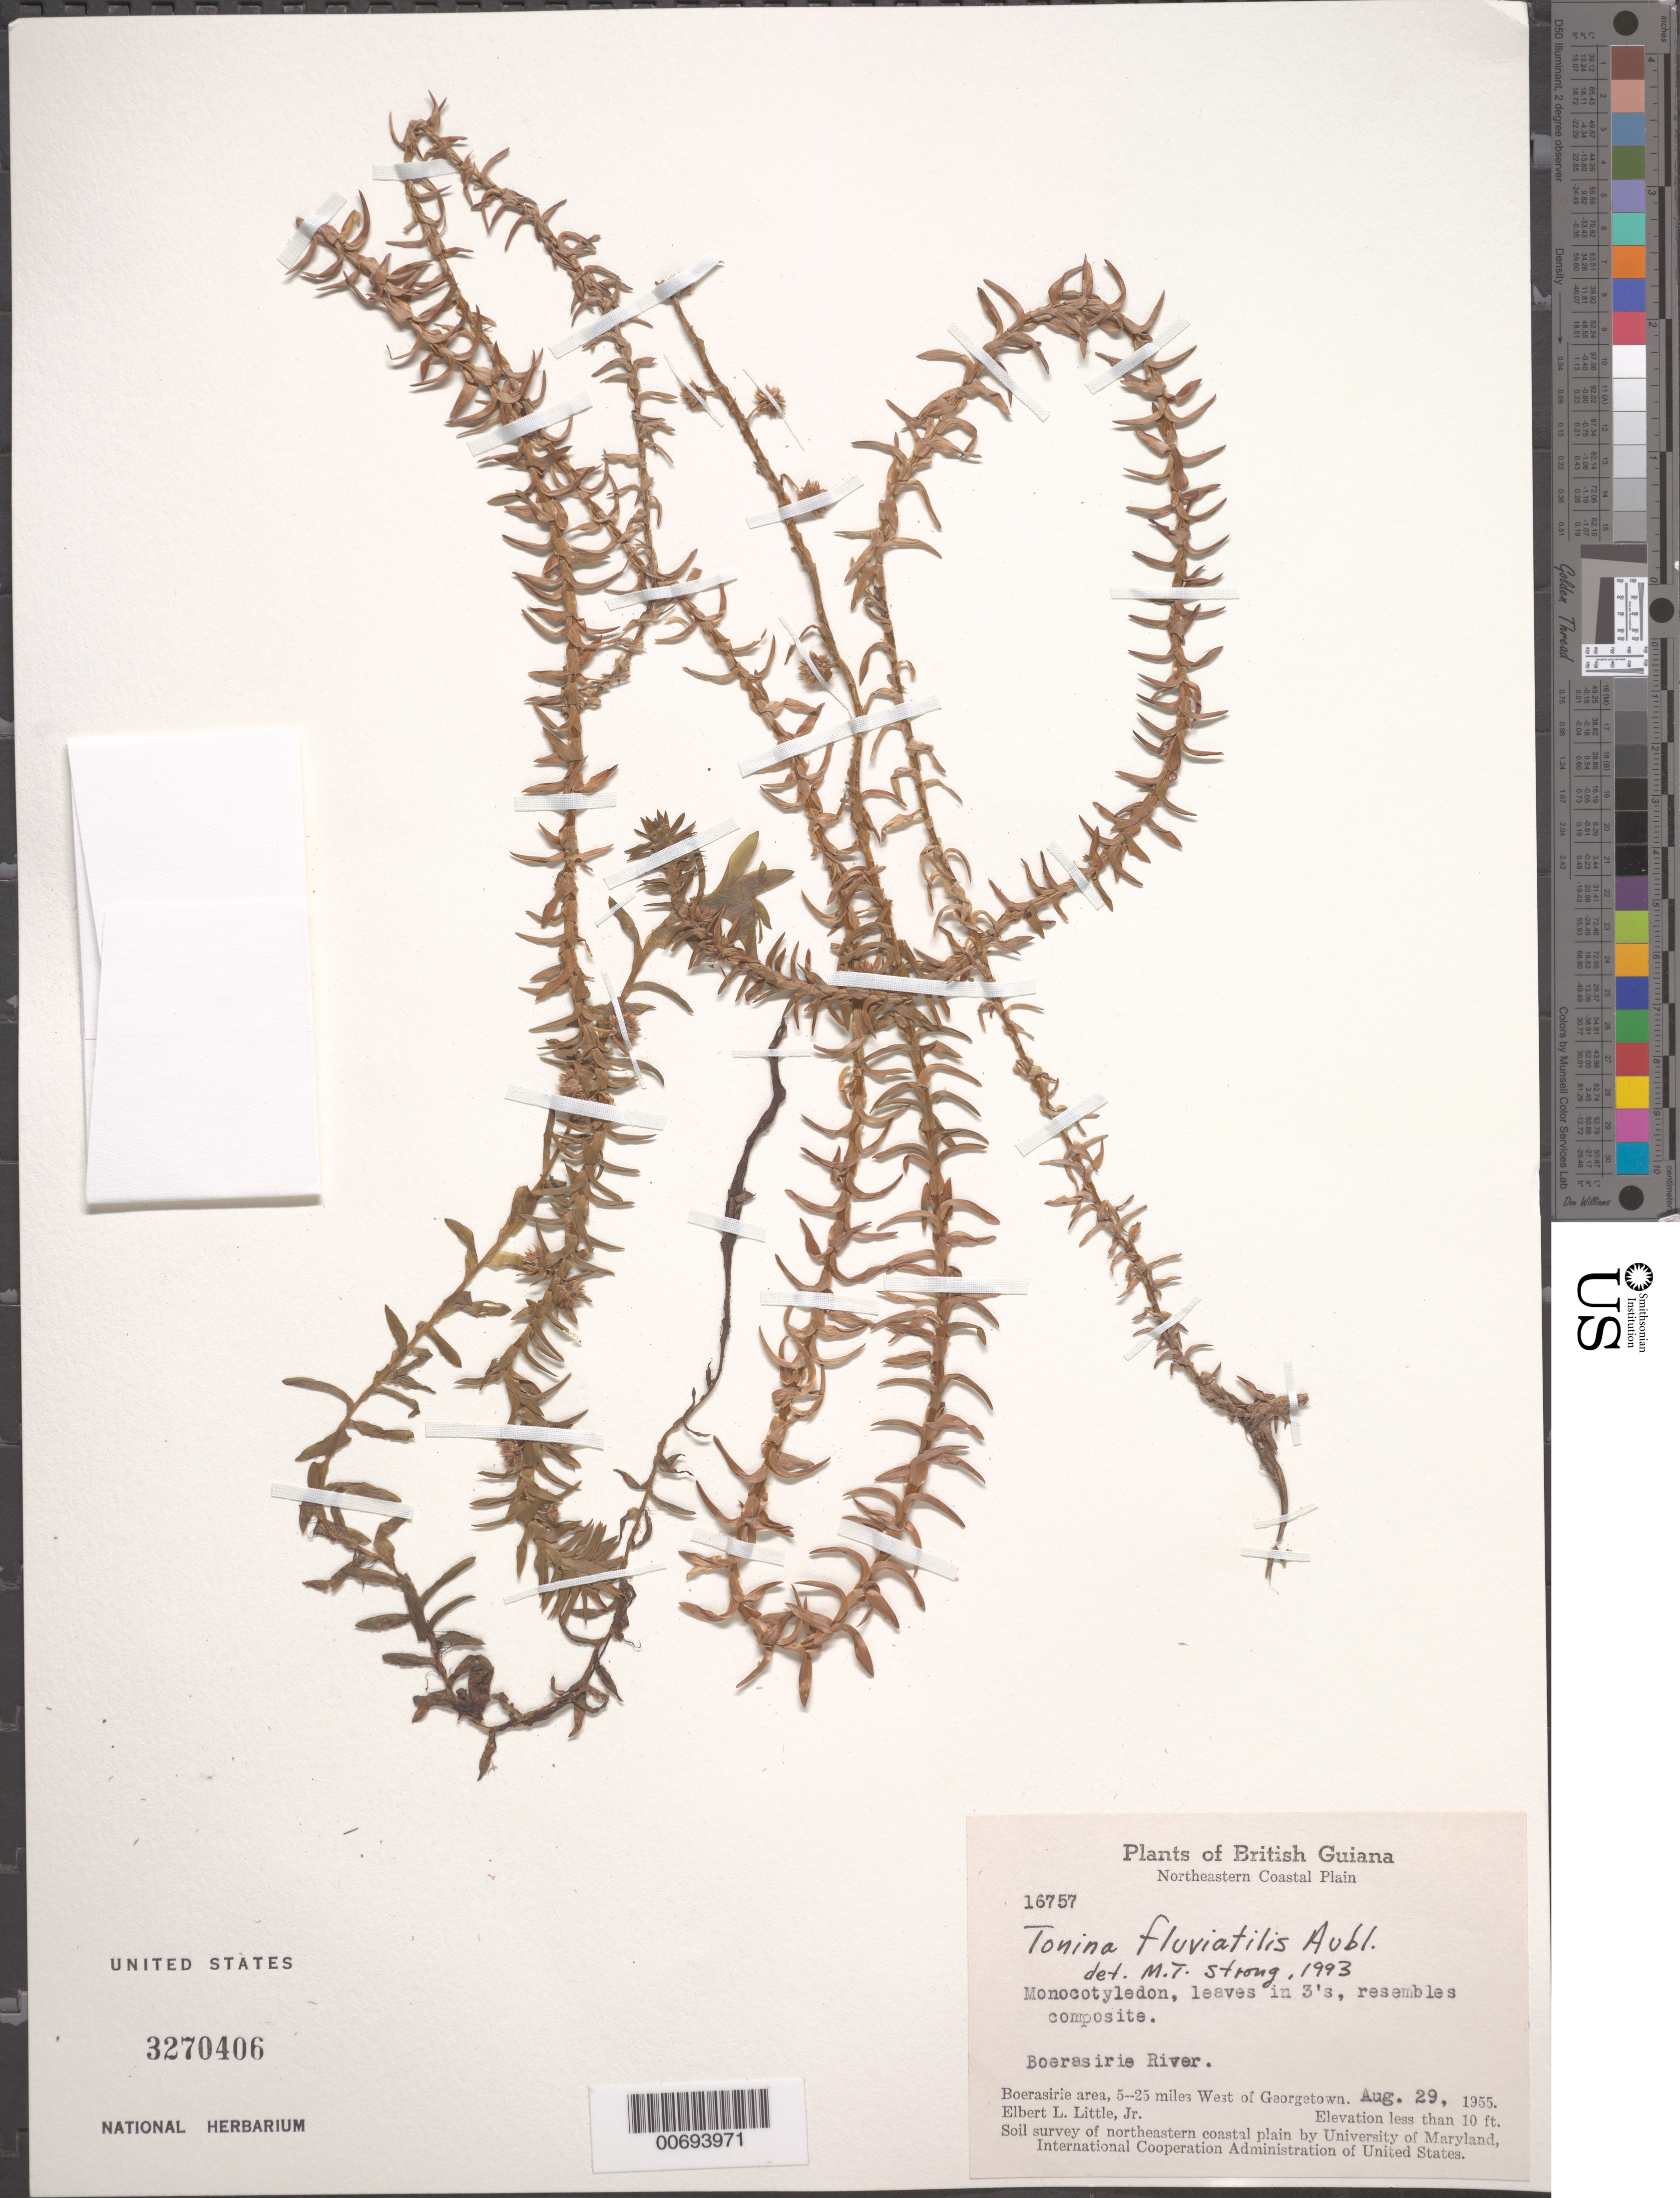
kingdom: Plantae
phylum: Tracheophyta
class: Liliopsida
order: Poales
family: Eriocaulaceae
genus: Tonina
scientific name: Tonina fluviatilis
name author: Aubl.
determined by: Strong, M. T., (US), Smithsonian Institution - National Museum of Natural History (UNITED STATES)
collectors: E. L. Little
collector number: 16757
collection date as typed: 29-Aug-55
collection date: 1955-08-29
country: Guyana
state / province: Essequibo Isl-W. Demerara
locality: Boerasirie R., 5-25 mi. W of Georgetown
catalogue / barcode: US 3270406